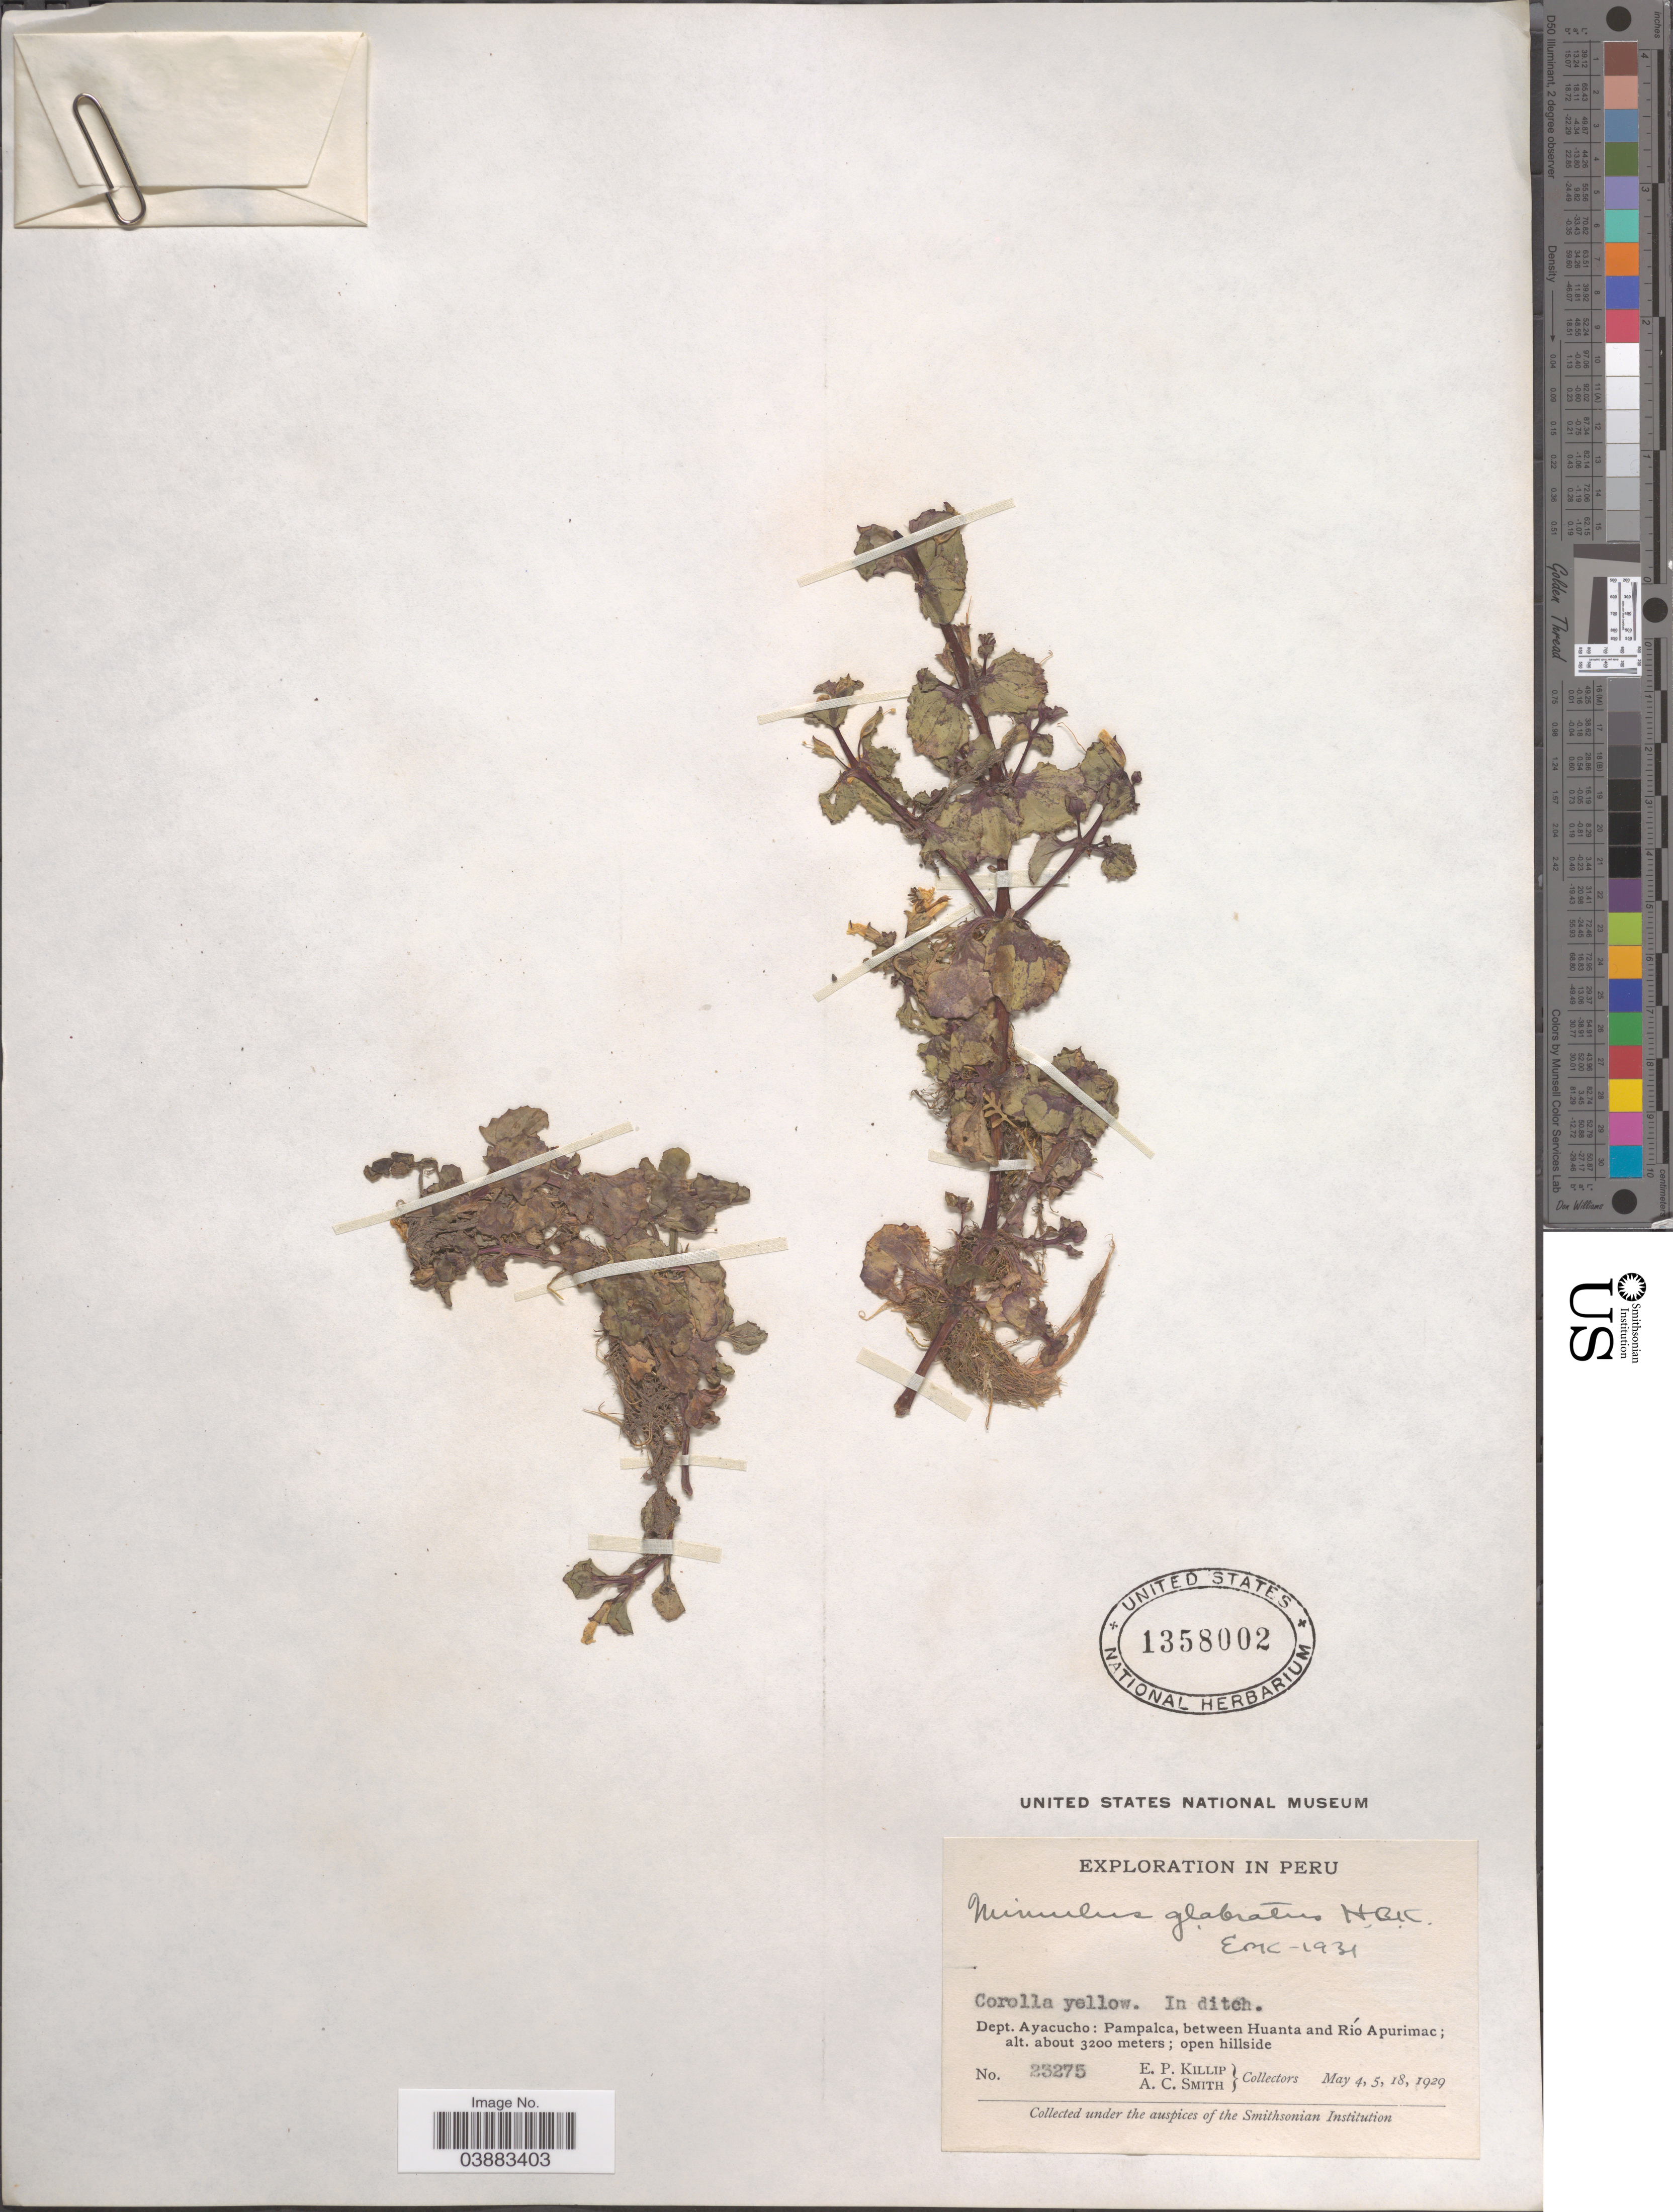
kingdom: Plantae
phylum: Tracheophyta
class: Magnoliopsida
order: Lamiales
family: Phrymaceae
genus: Mimulus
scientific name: Mimulus glabratus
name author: Kunth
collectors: E. P. Killip & A. C. Smith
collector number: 23275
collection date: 1929-05-04/1929-05-18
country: Peru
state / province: Ayacucho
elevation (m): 3200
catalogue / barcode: US 1358002